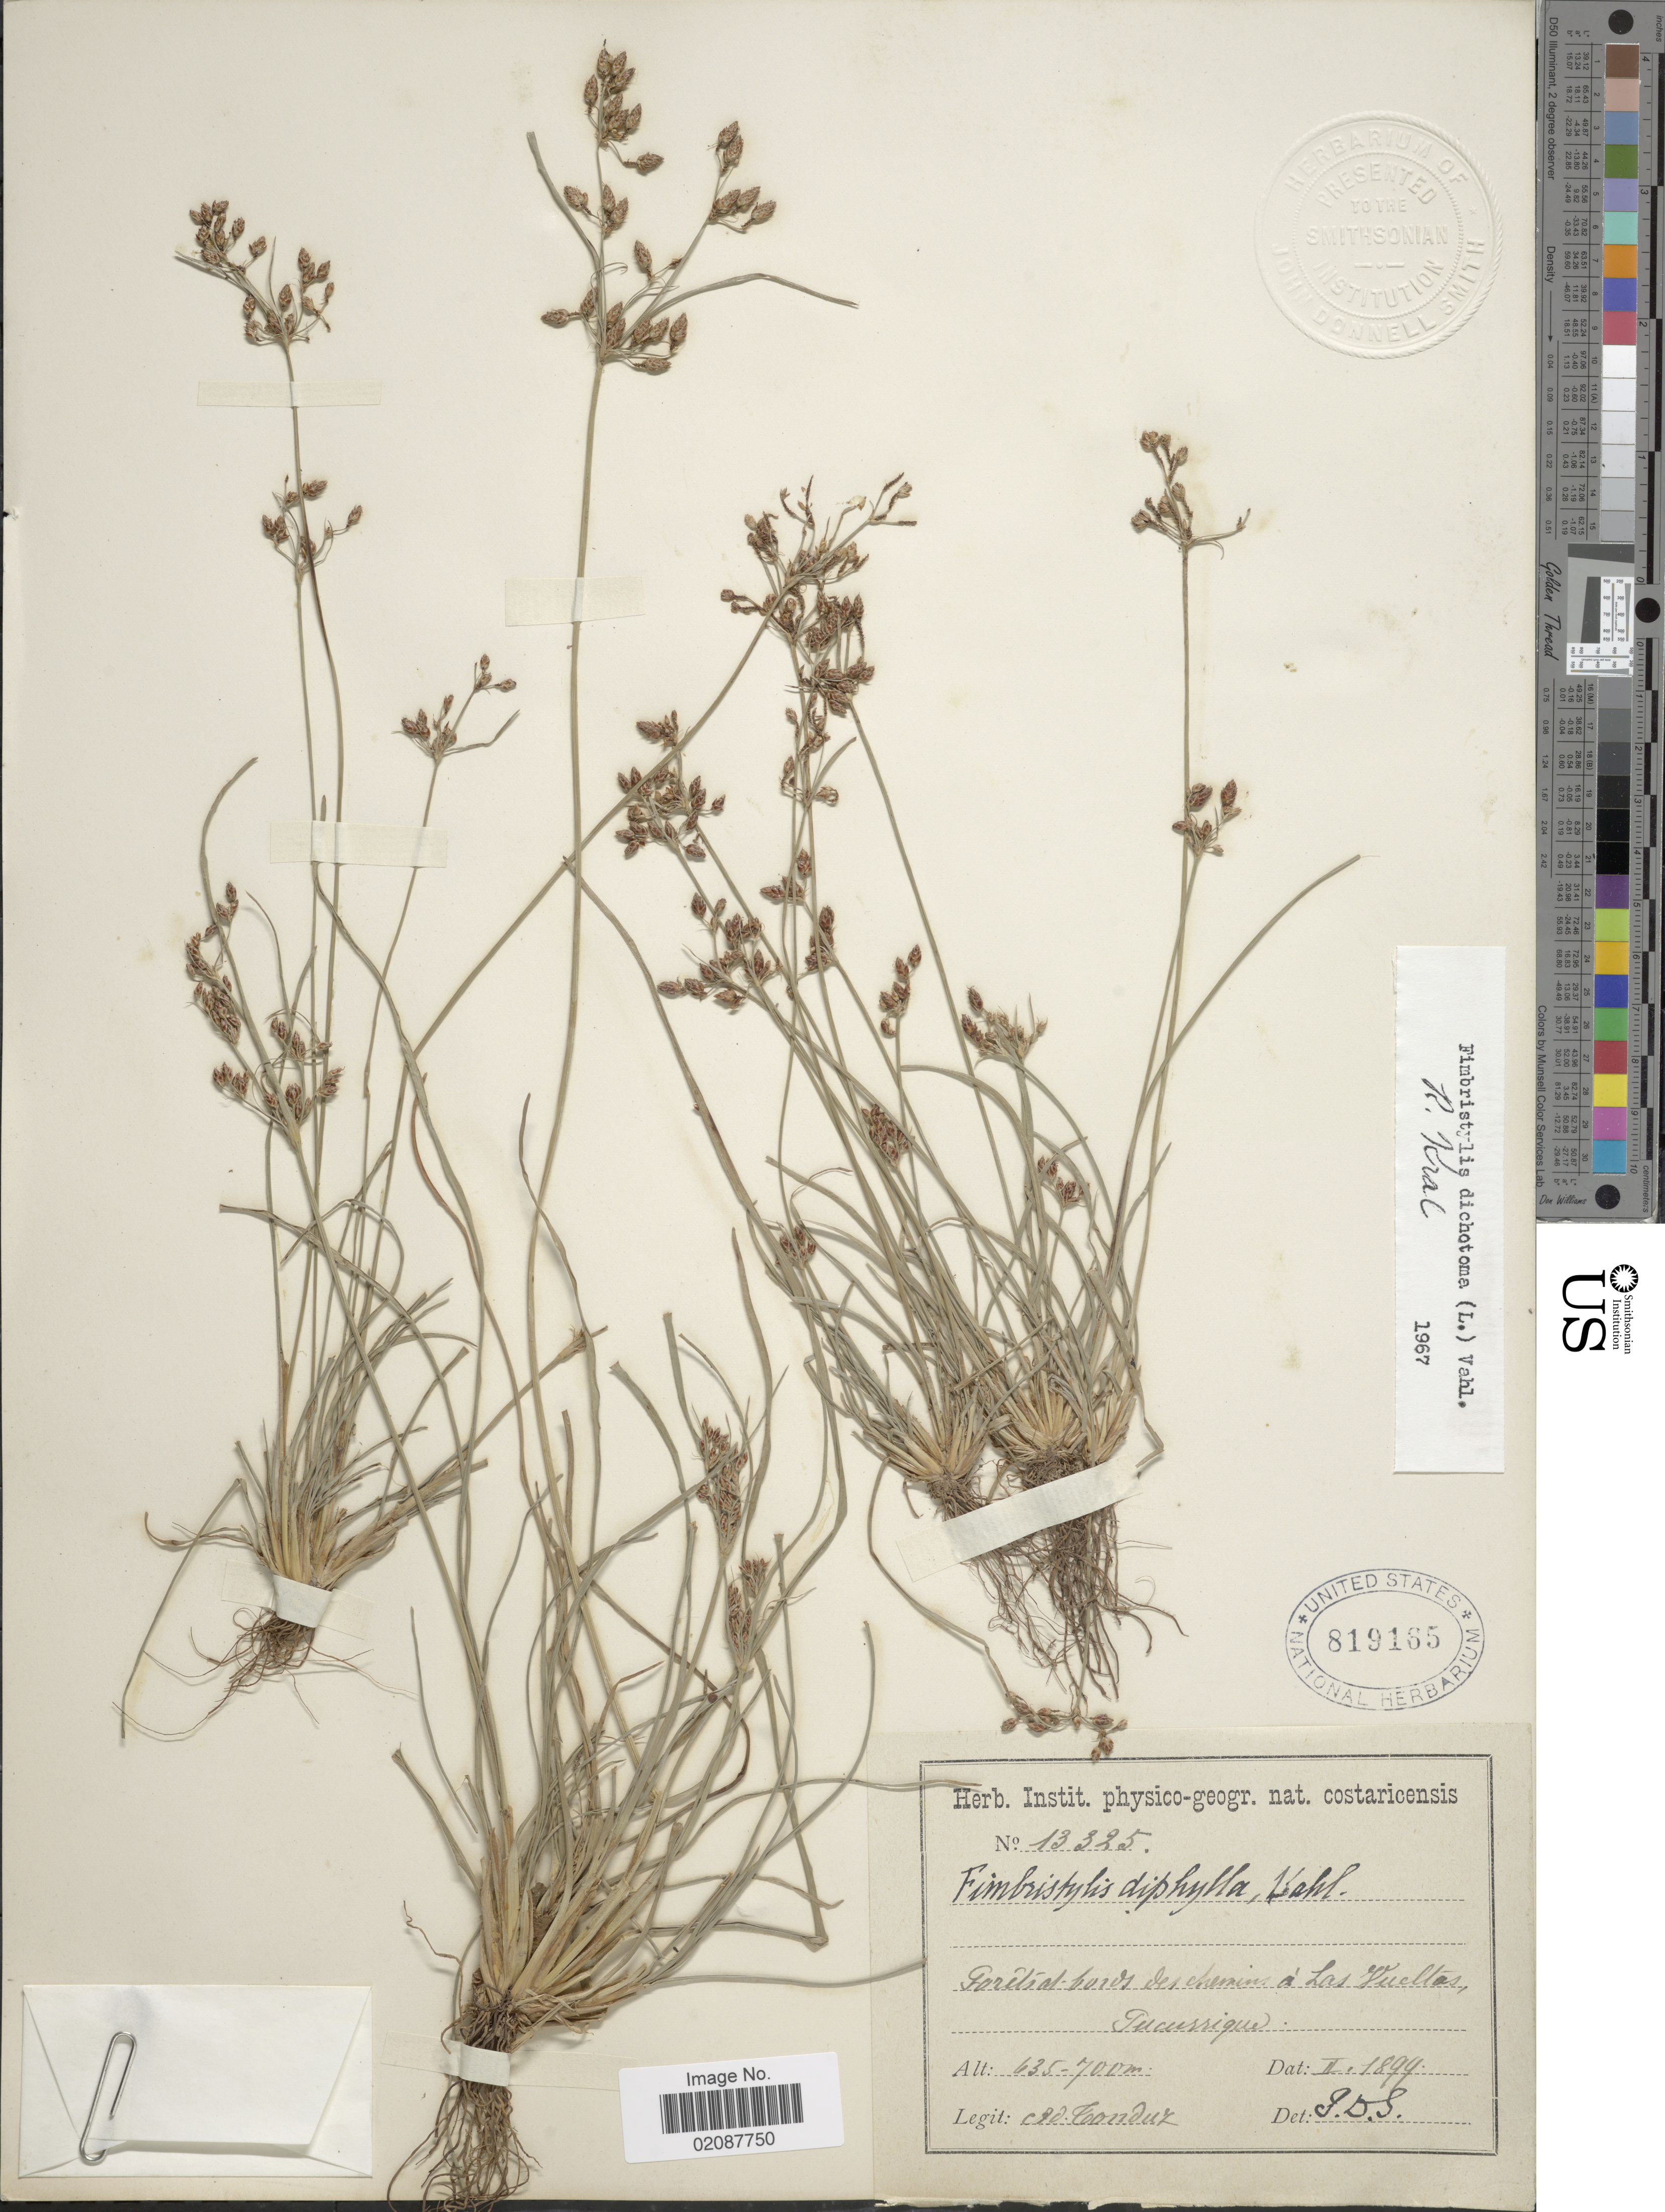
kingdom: Plantae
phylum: Tracheophyta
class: Liliopsida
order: Poales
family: Cyperaceae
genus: Fimbristylis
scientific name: Fimbristylis dichotoma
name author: (L.) Vahl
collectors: A. Tonduz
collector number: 13325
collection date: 1899-02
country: Costa Rica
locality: Forets et bords des chemin a Las Vueltas, Tucurrique.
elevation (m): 635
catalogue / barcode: US 819165